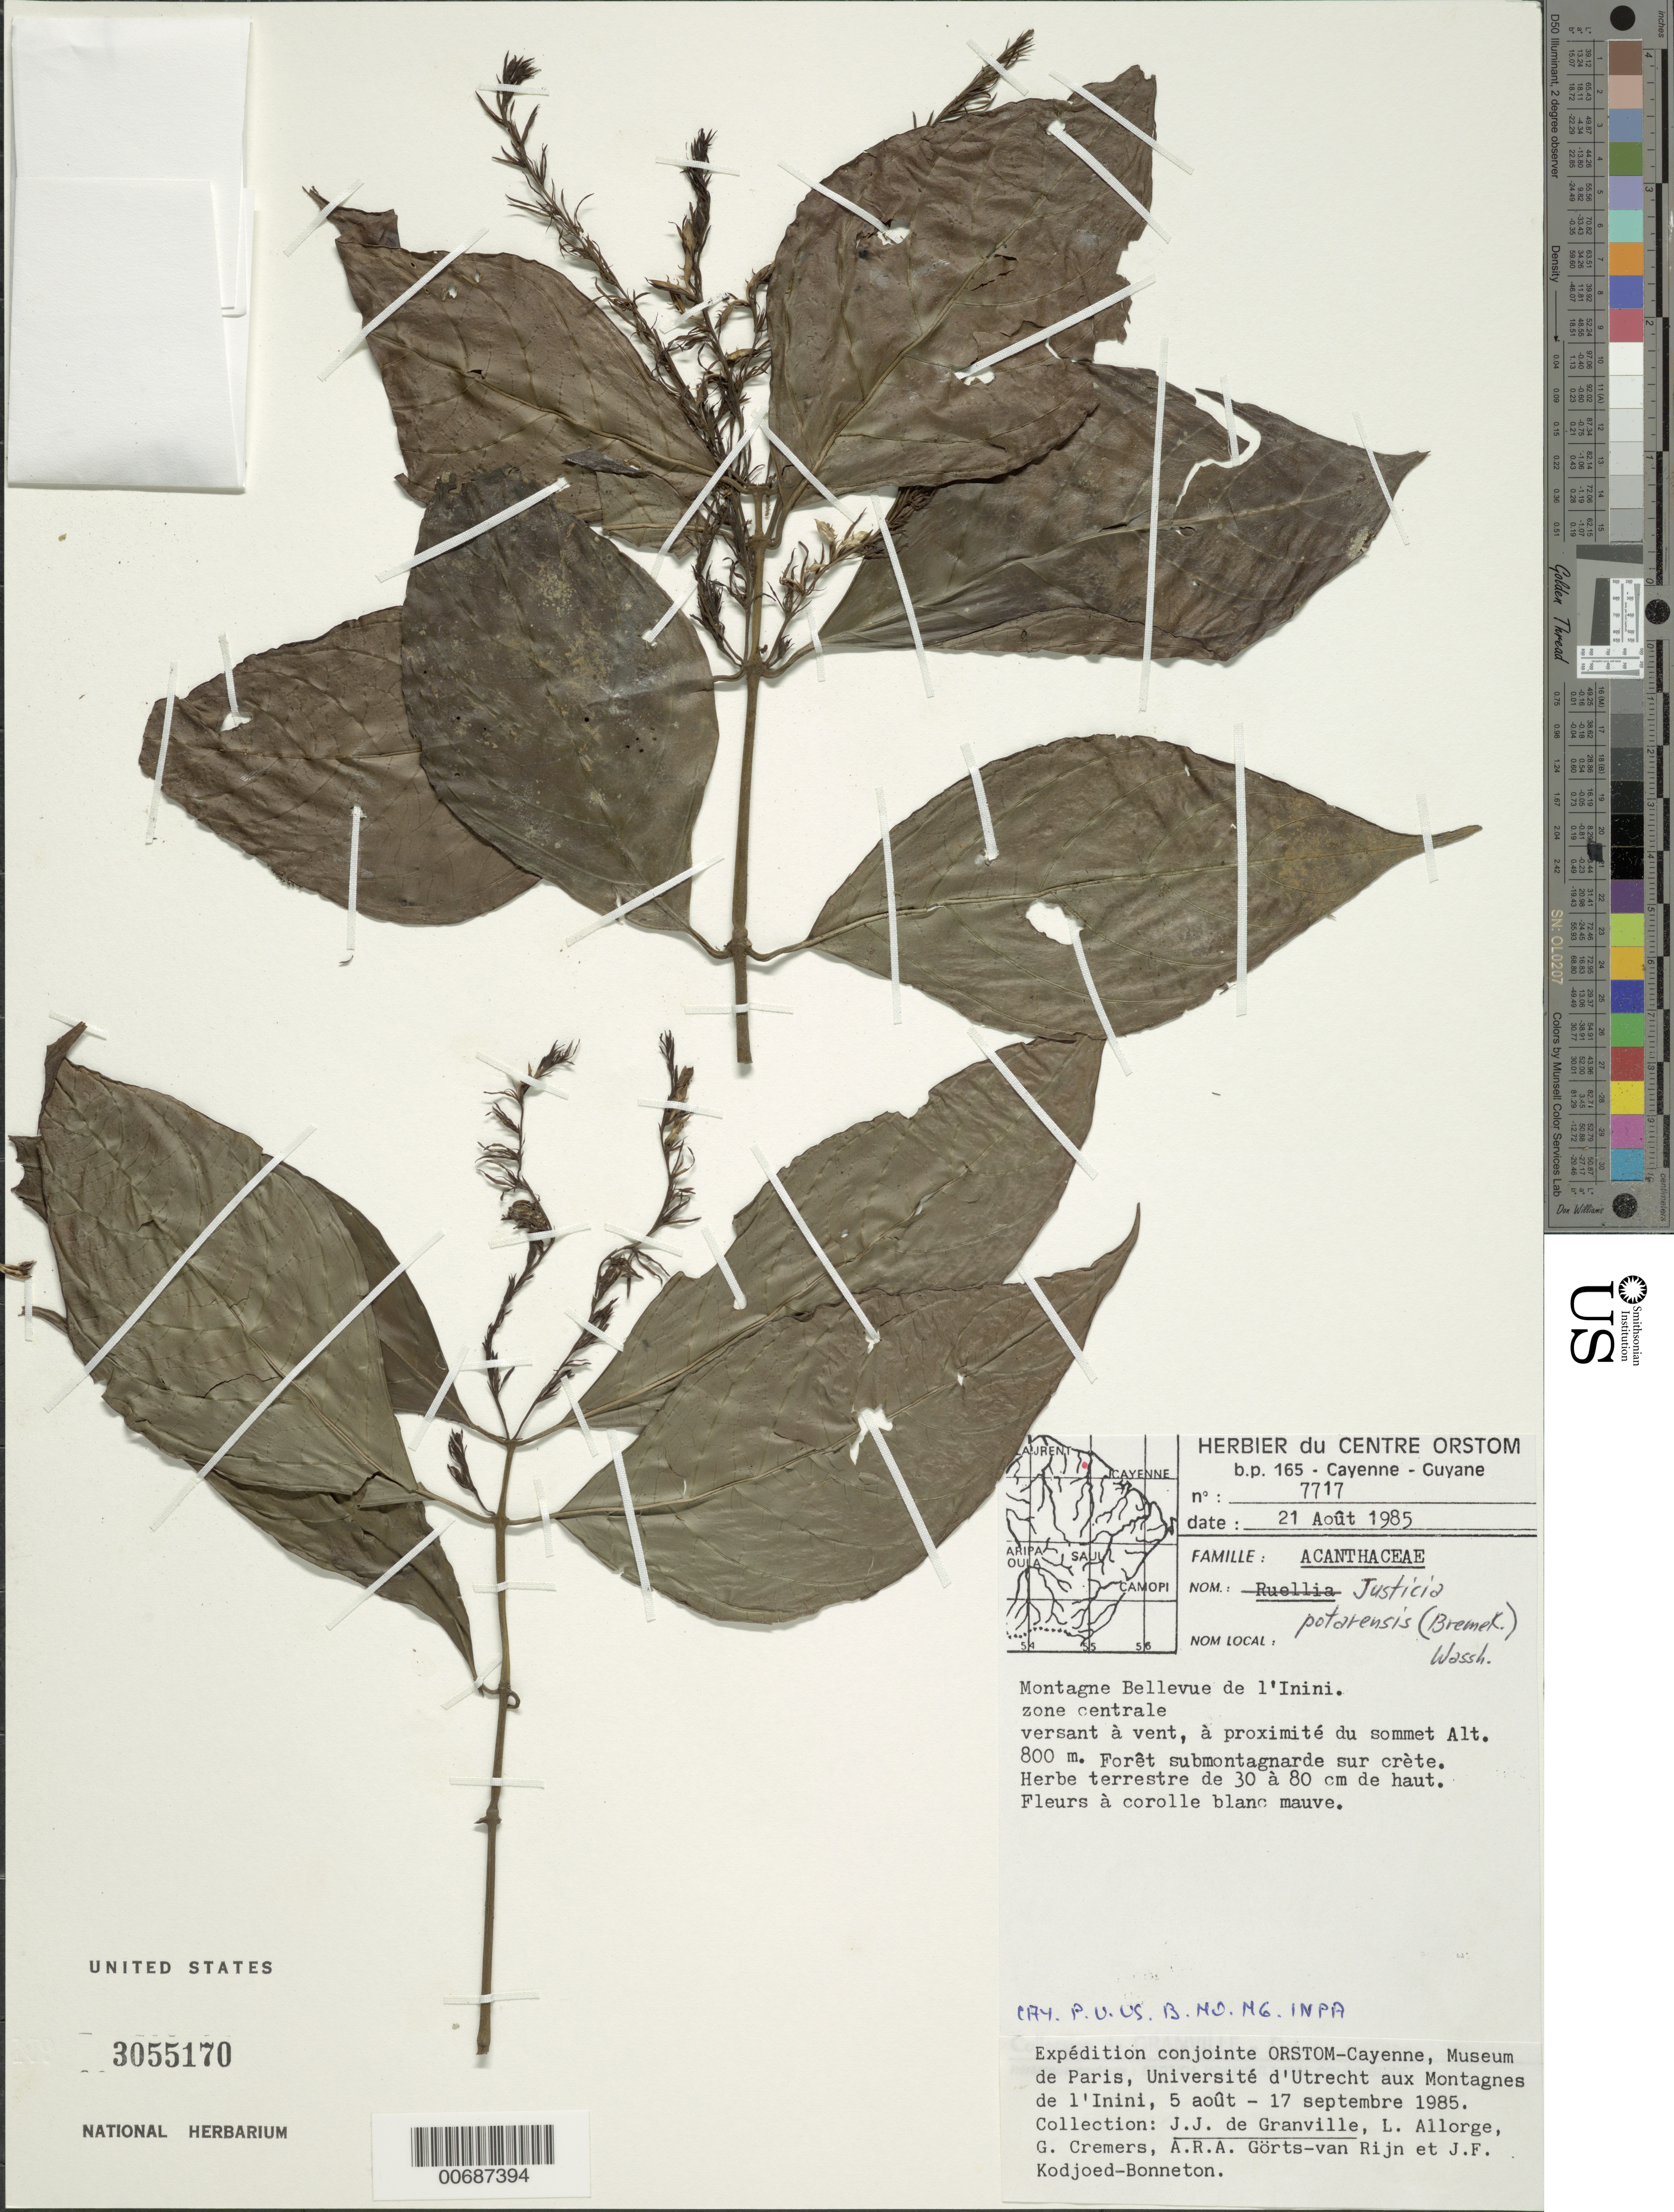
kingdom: Plantae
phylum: Tracheophyta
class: Magnoliopsida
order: Lamiales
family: Acanthaceae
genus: Justicia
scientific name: Justicia potarensis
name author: (Bremek.) Wassh.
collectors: J.-J. de Granville, L. Allorge, G. Cremers, A. .R. A. Görts-van Rijn & J. Kodjoed-Bonneton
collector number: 7717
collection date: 1985-08-21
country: Guyana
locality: Montagne Bellevue de l'Inini. zone centrale.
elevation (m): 800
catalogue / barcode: US 3055170